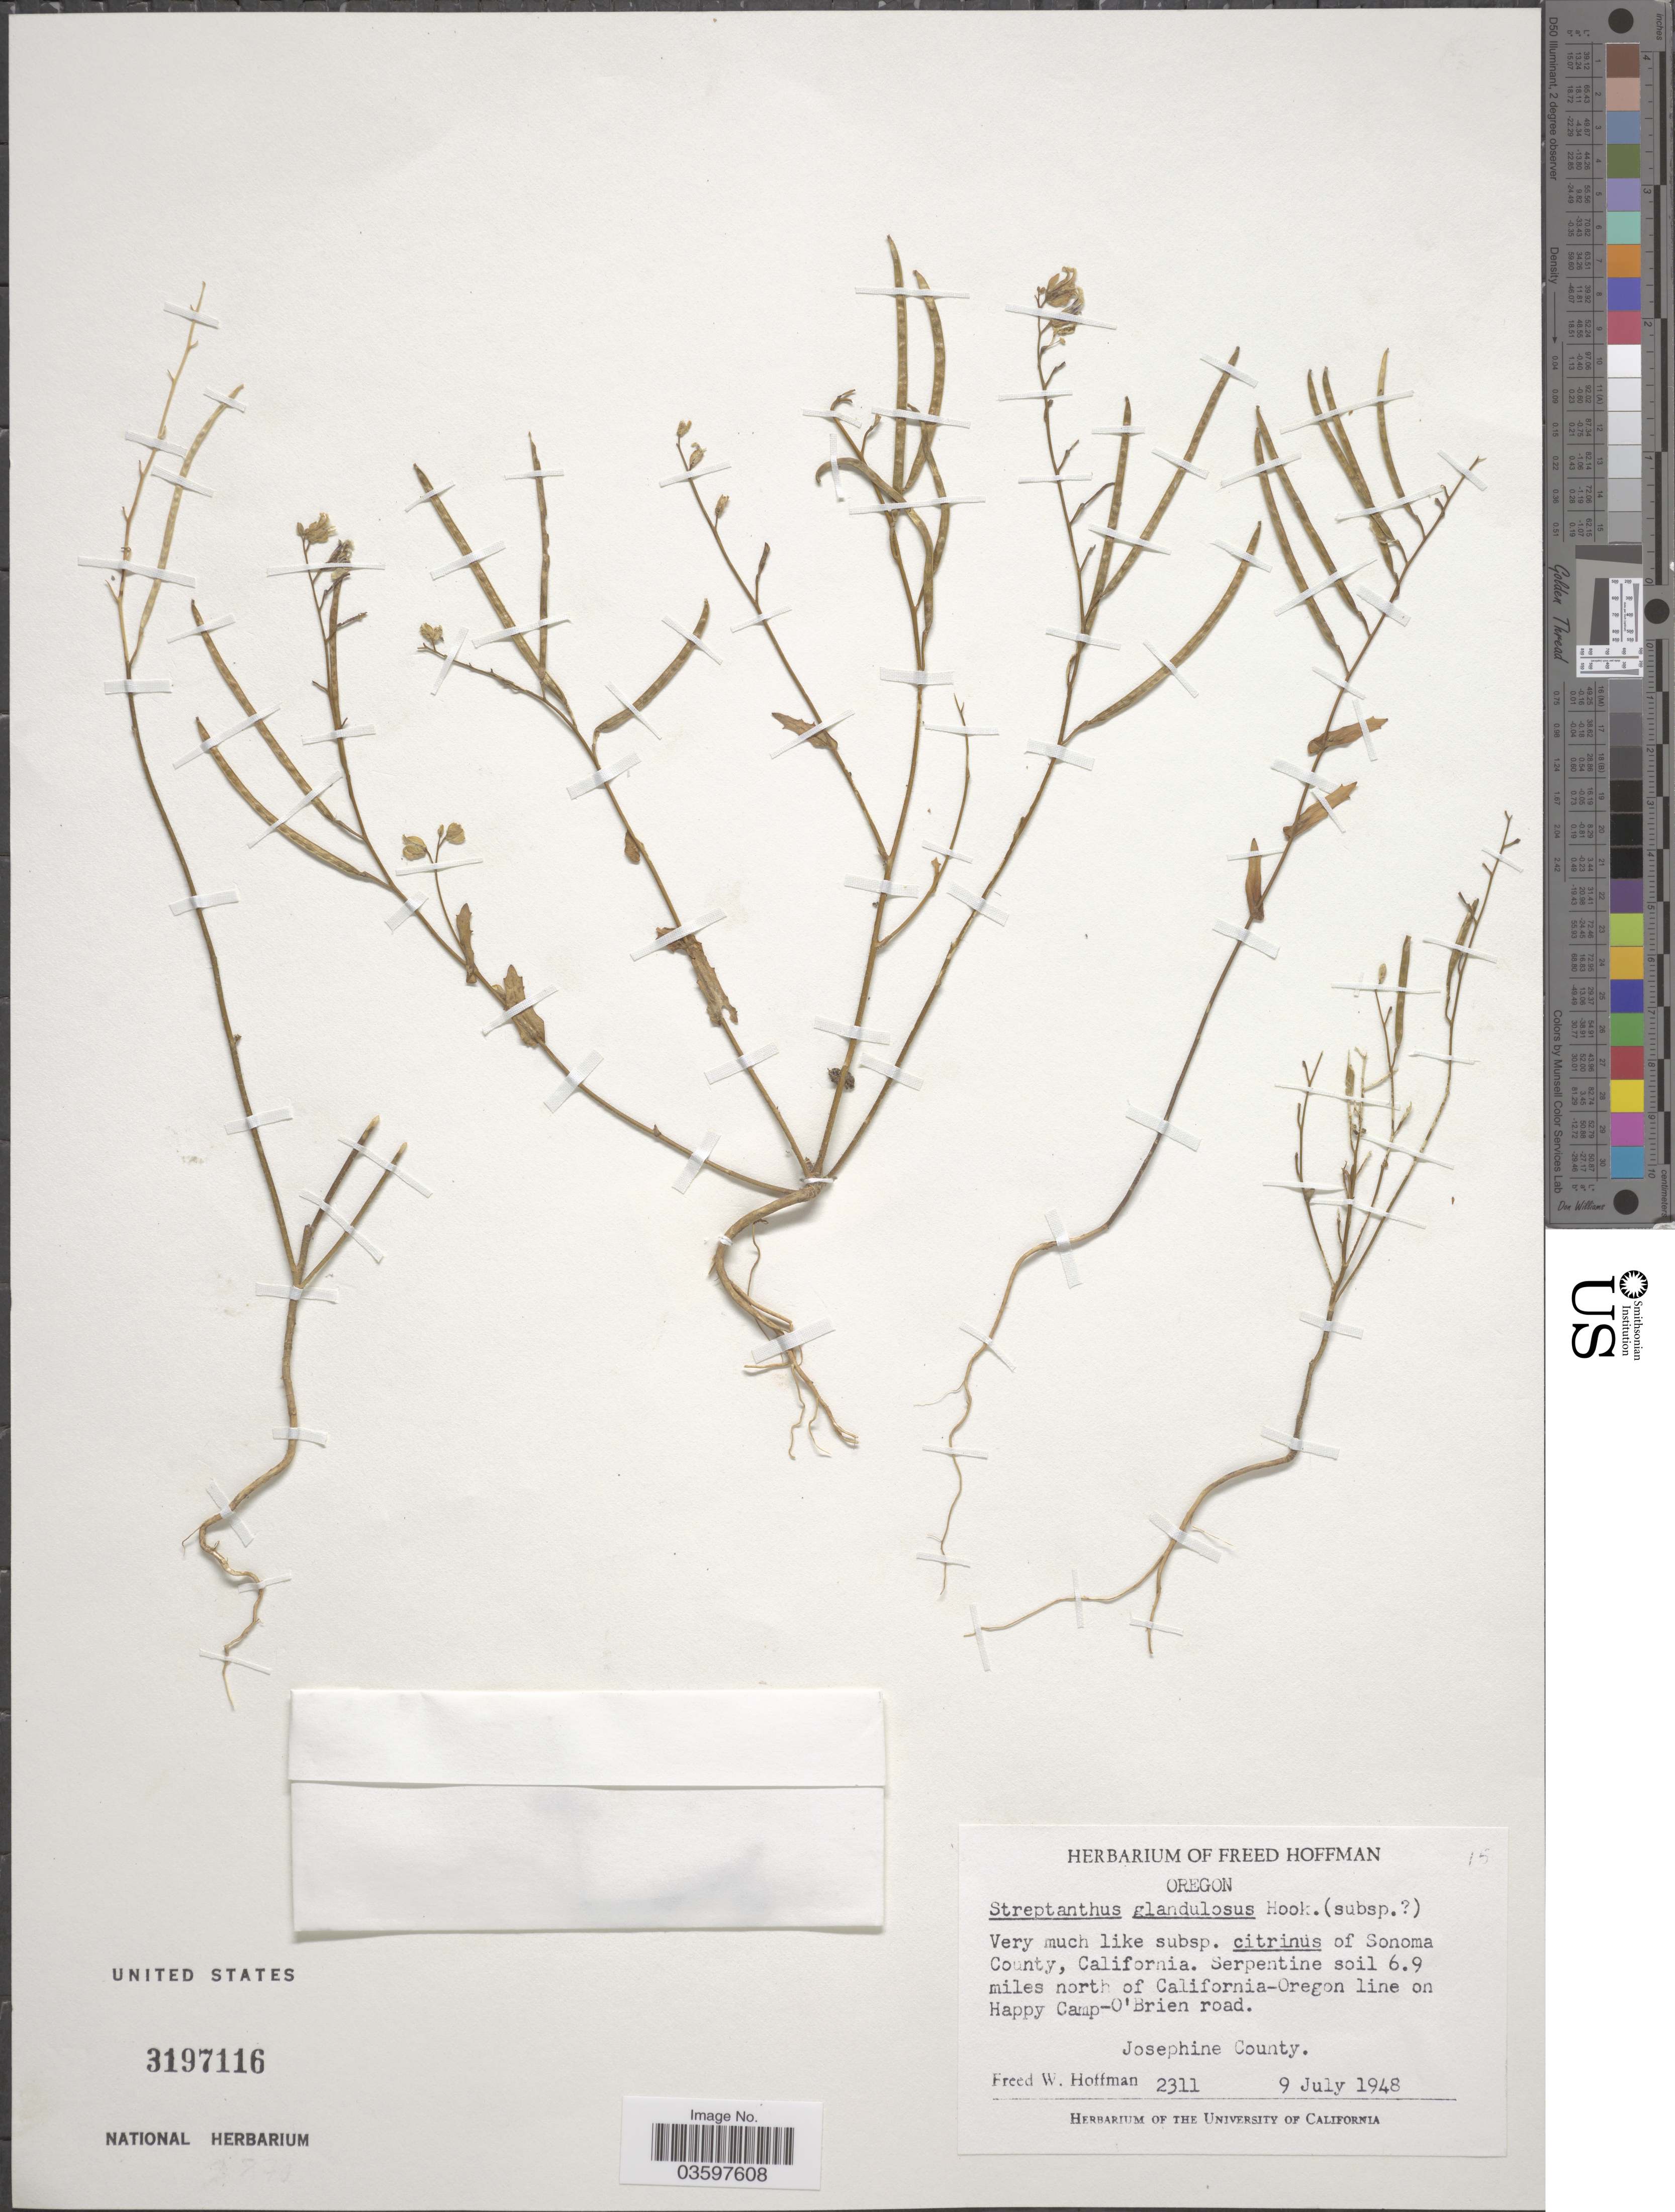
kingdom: Plantae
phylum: Tracheophyta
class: Magnoliopsida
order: Brassicales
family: Brassicaceae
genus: Streptanthus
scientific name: Streptanthus glandulosus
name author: Hook.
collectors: F. Hoffman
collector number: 2311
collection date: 1948-07-09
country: United States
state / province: Oregon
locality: Serpentine soil 6.9 miles north of California-Oregon line on Happy Camp-O'Brien road. Josephine County.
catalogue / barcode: US 3197116